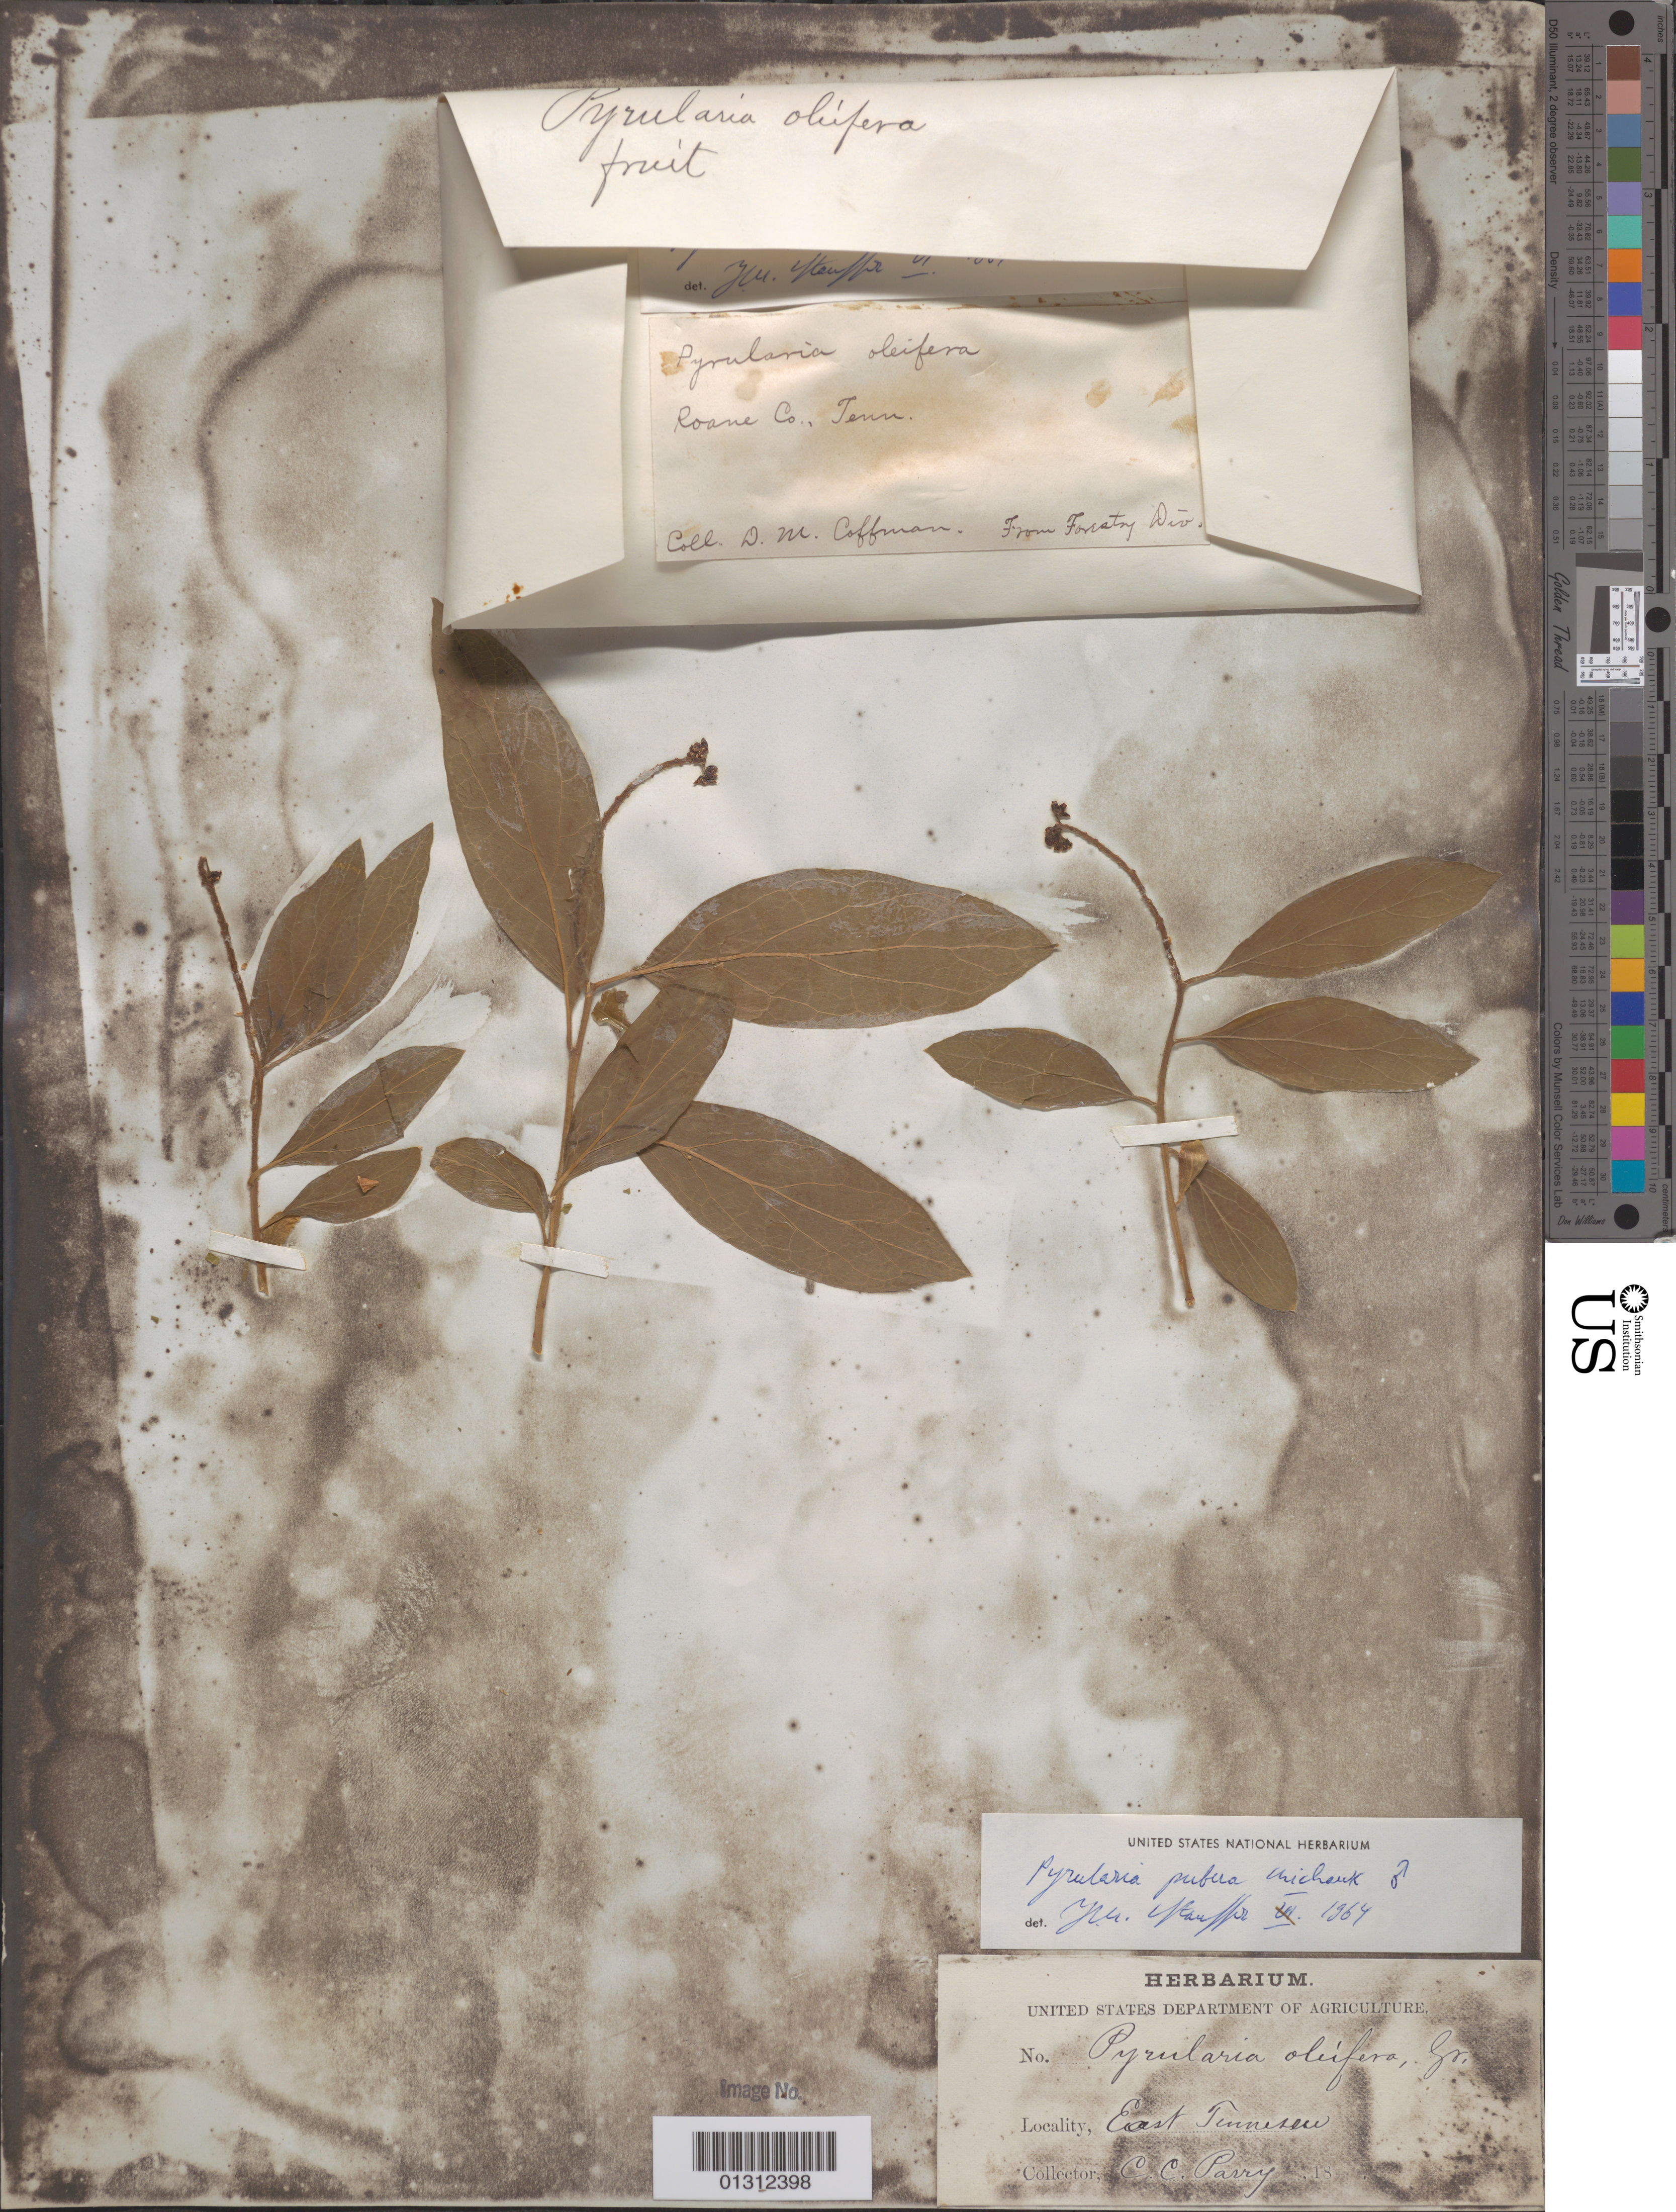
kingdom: Plantae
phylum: Tracheophyta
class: Magnoliopsida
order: Santalales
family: Cervantesiaceae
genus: Pyrularia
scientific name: Pyrularia pubera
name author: Michx.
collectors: C. C. Parry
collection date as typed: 18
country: United States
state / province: Tennessee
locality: East Tennessee.